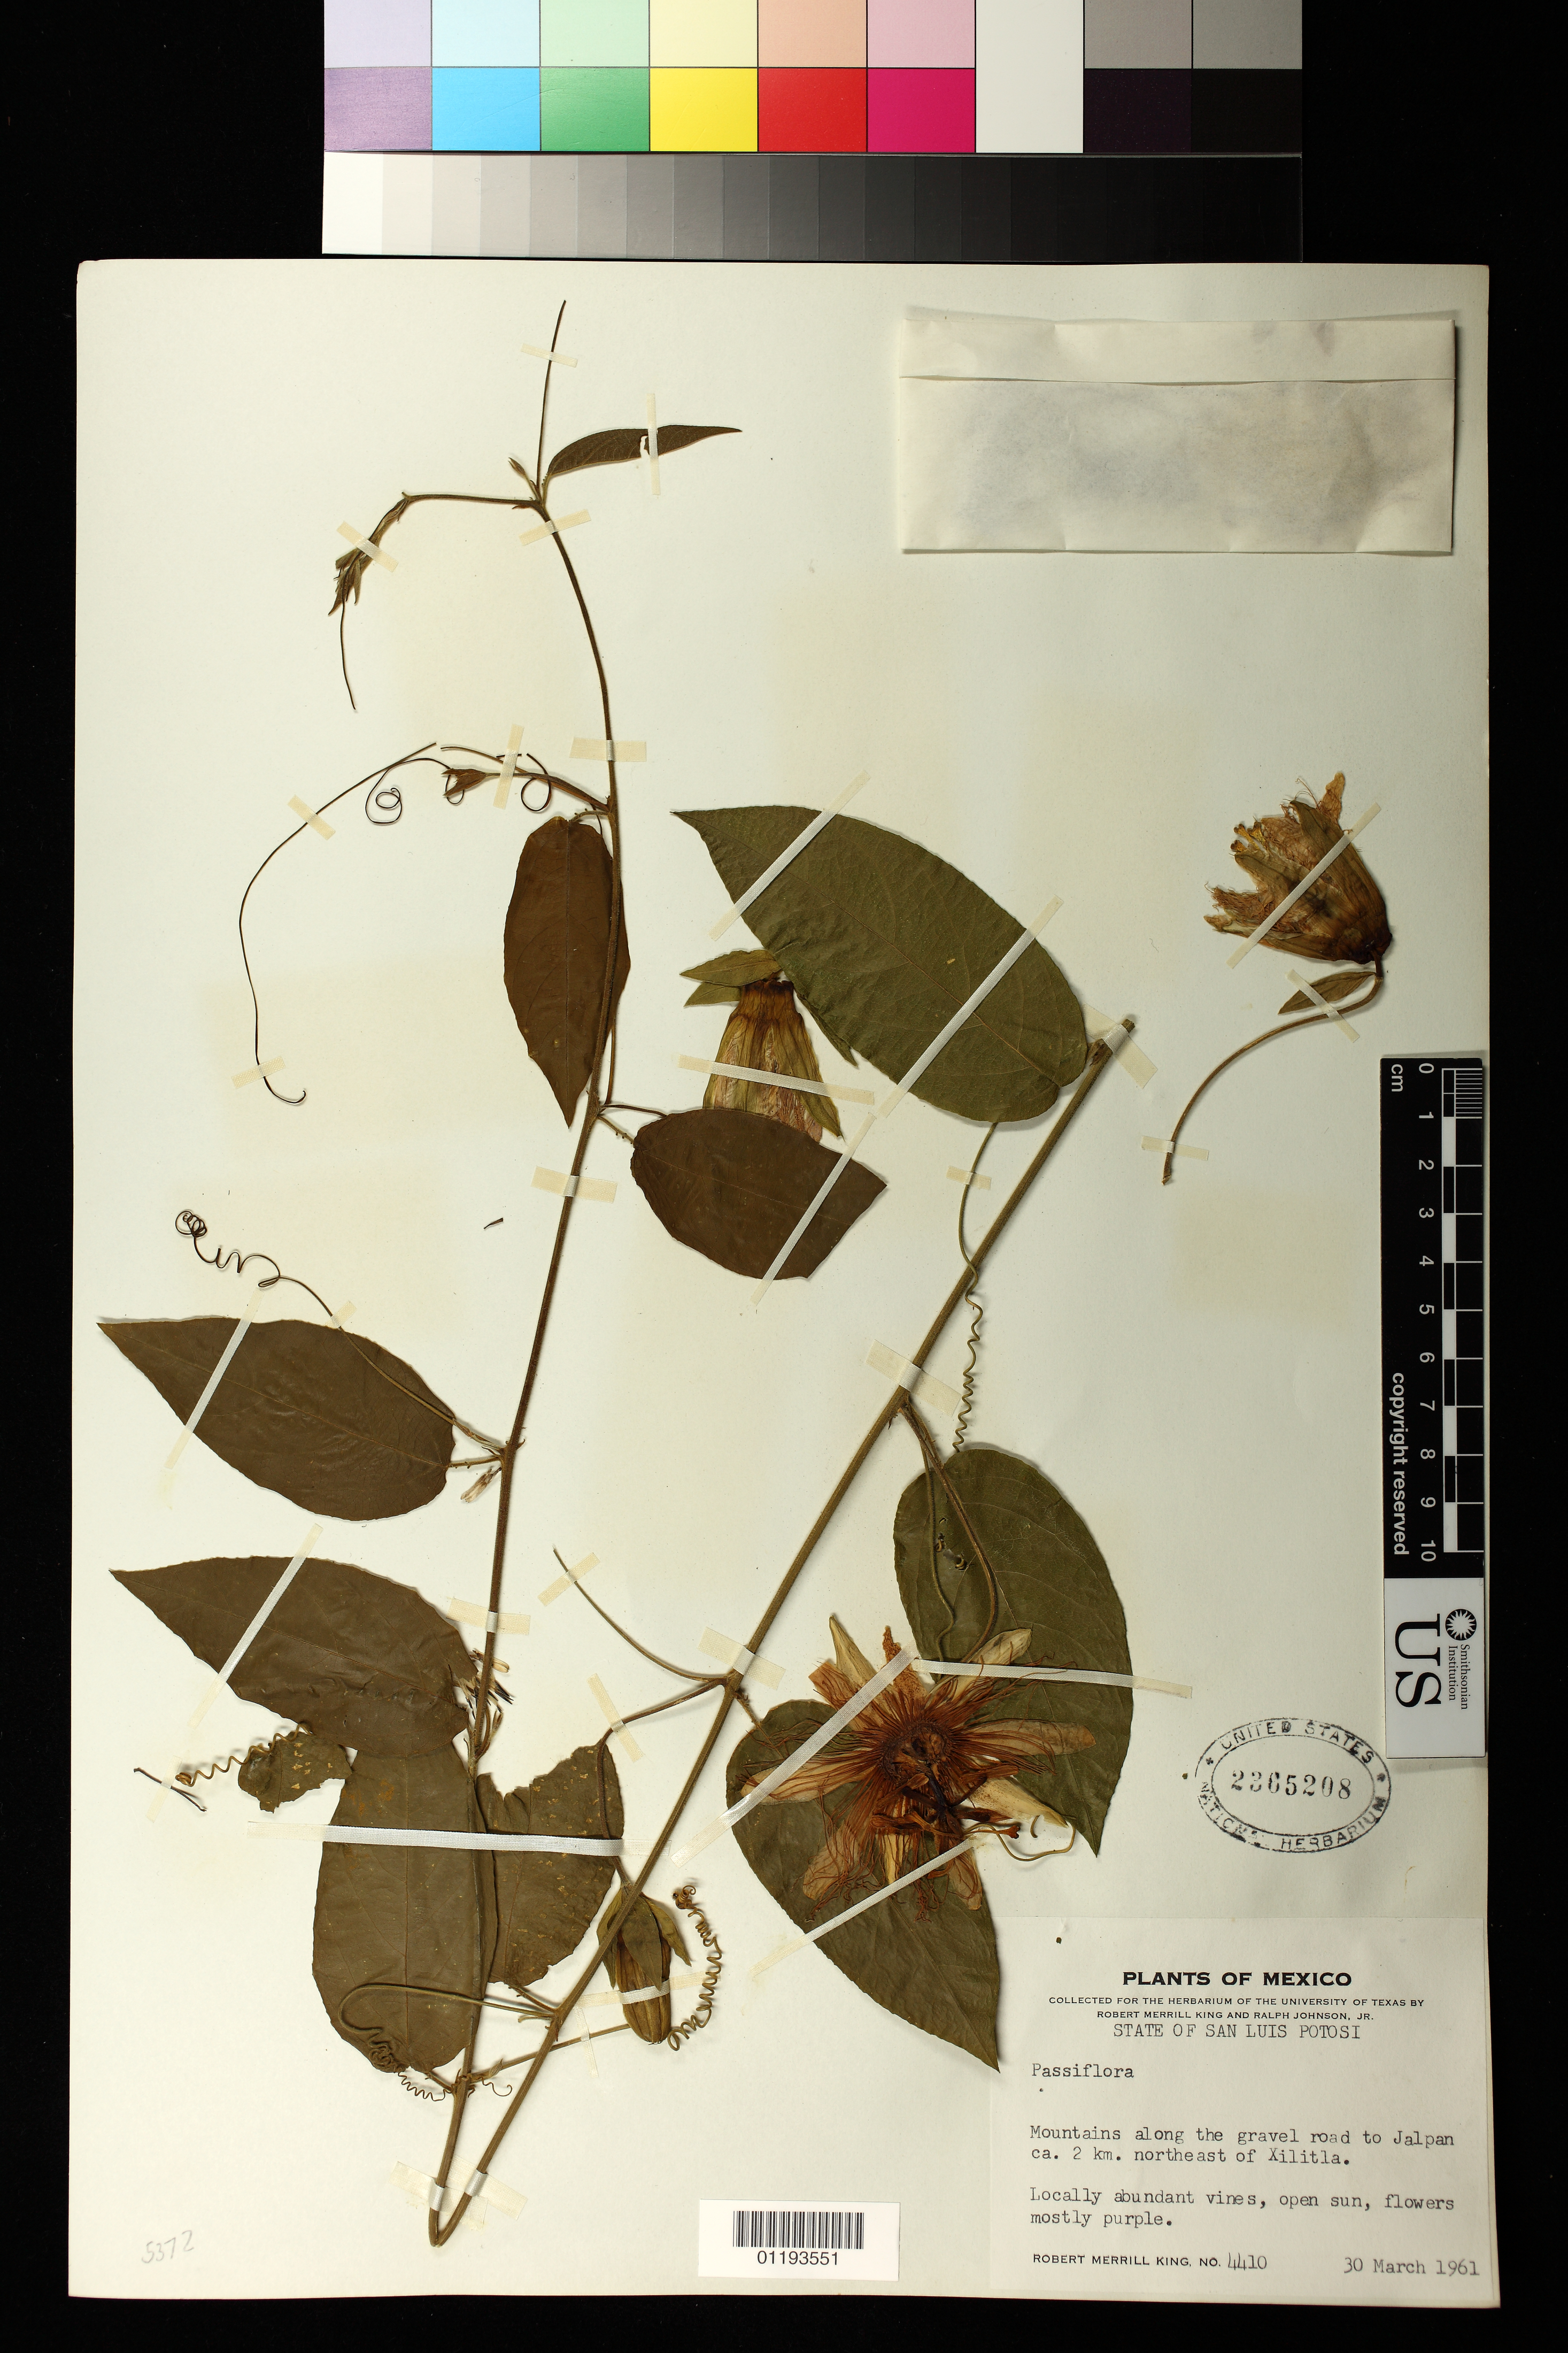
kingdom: Plantae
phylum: Tracheophyta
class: Magnoliopsida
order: Malpighiales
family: Passifloraceae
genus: Passiflora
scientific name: Passiflora serratifolia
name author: L.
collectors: R. M. King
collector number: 4410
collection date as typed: Mar 30 1961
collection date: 1961-03-30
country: Mexico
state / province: San Luis Potosi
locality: Mountains along the gravel road to Jalpan circa two kilometers northeast of Xilitla.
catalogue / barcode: US 2365208